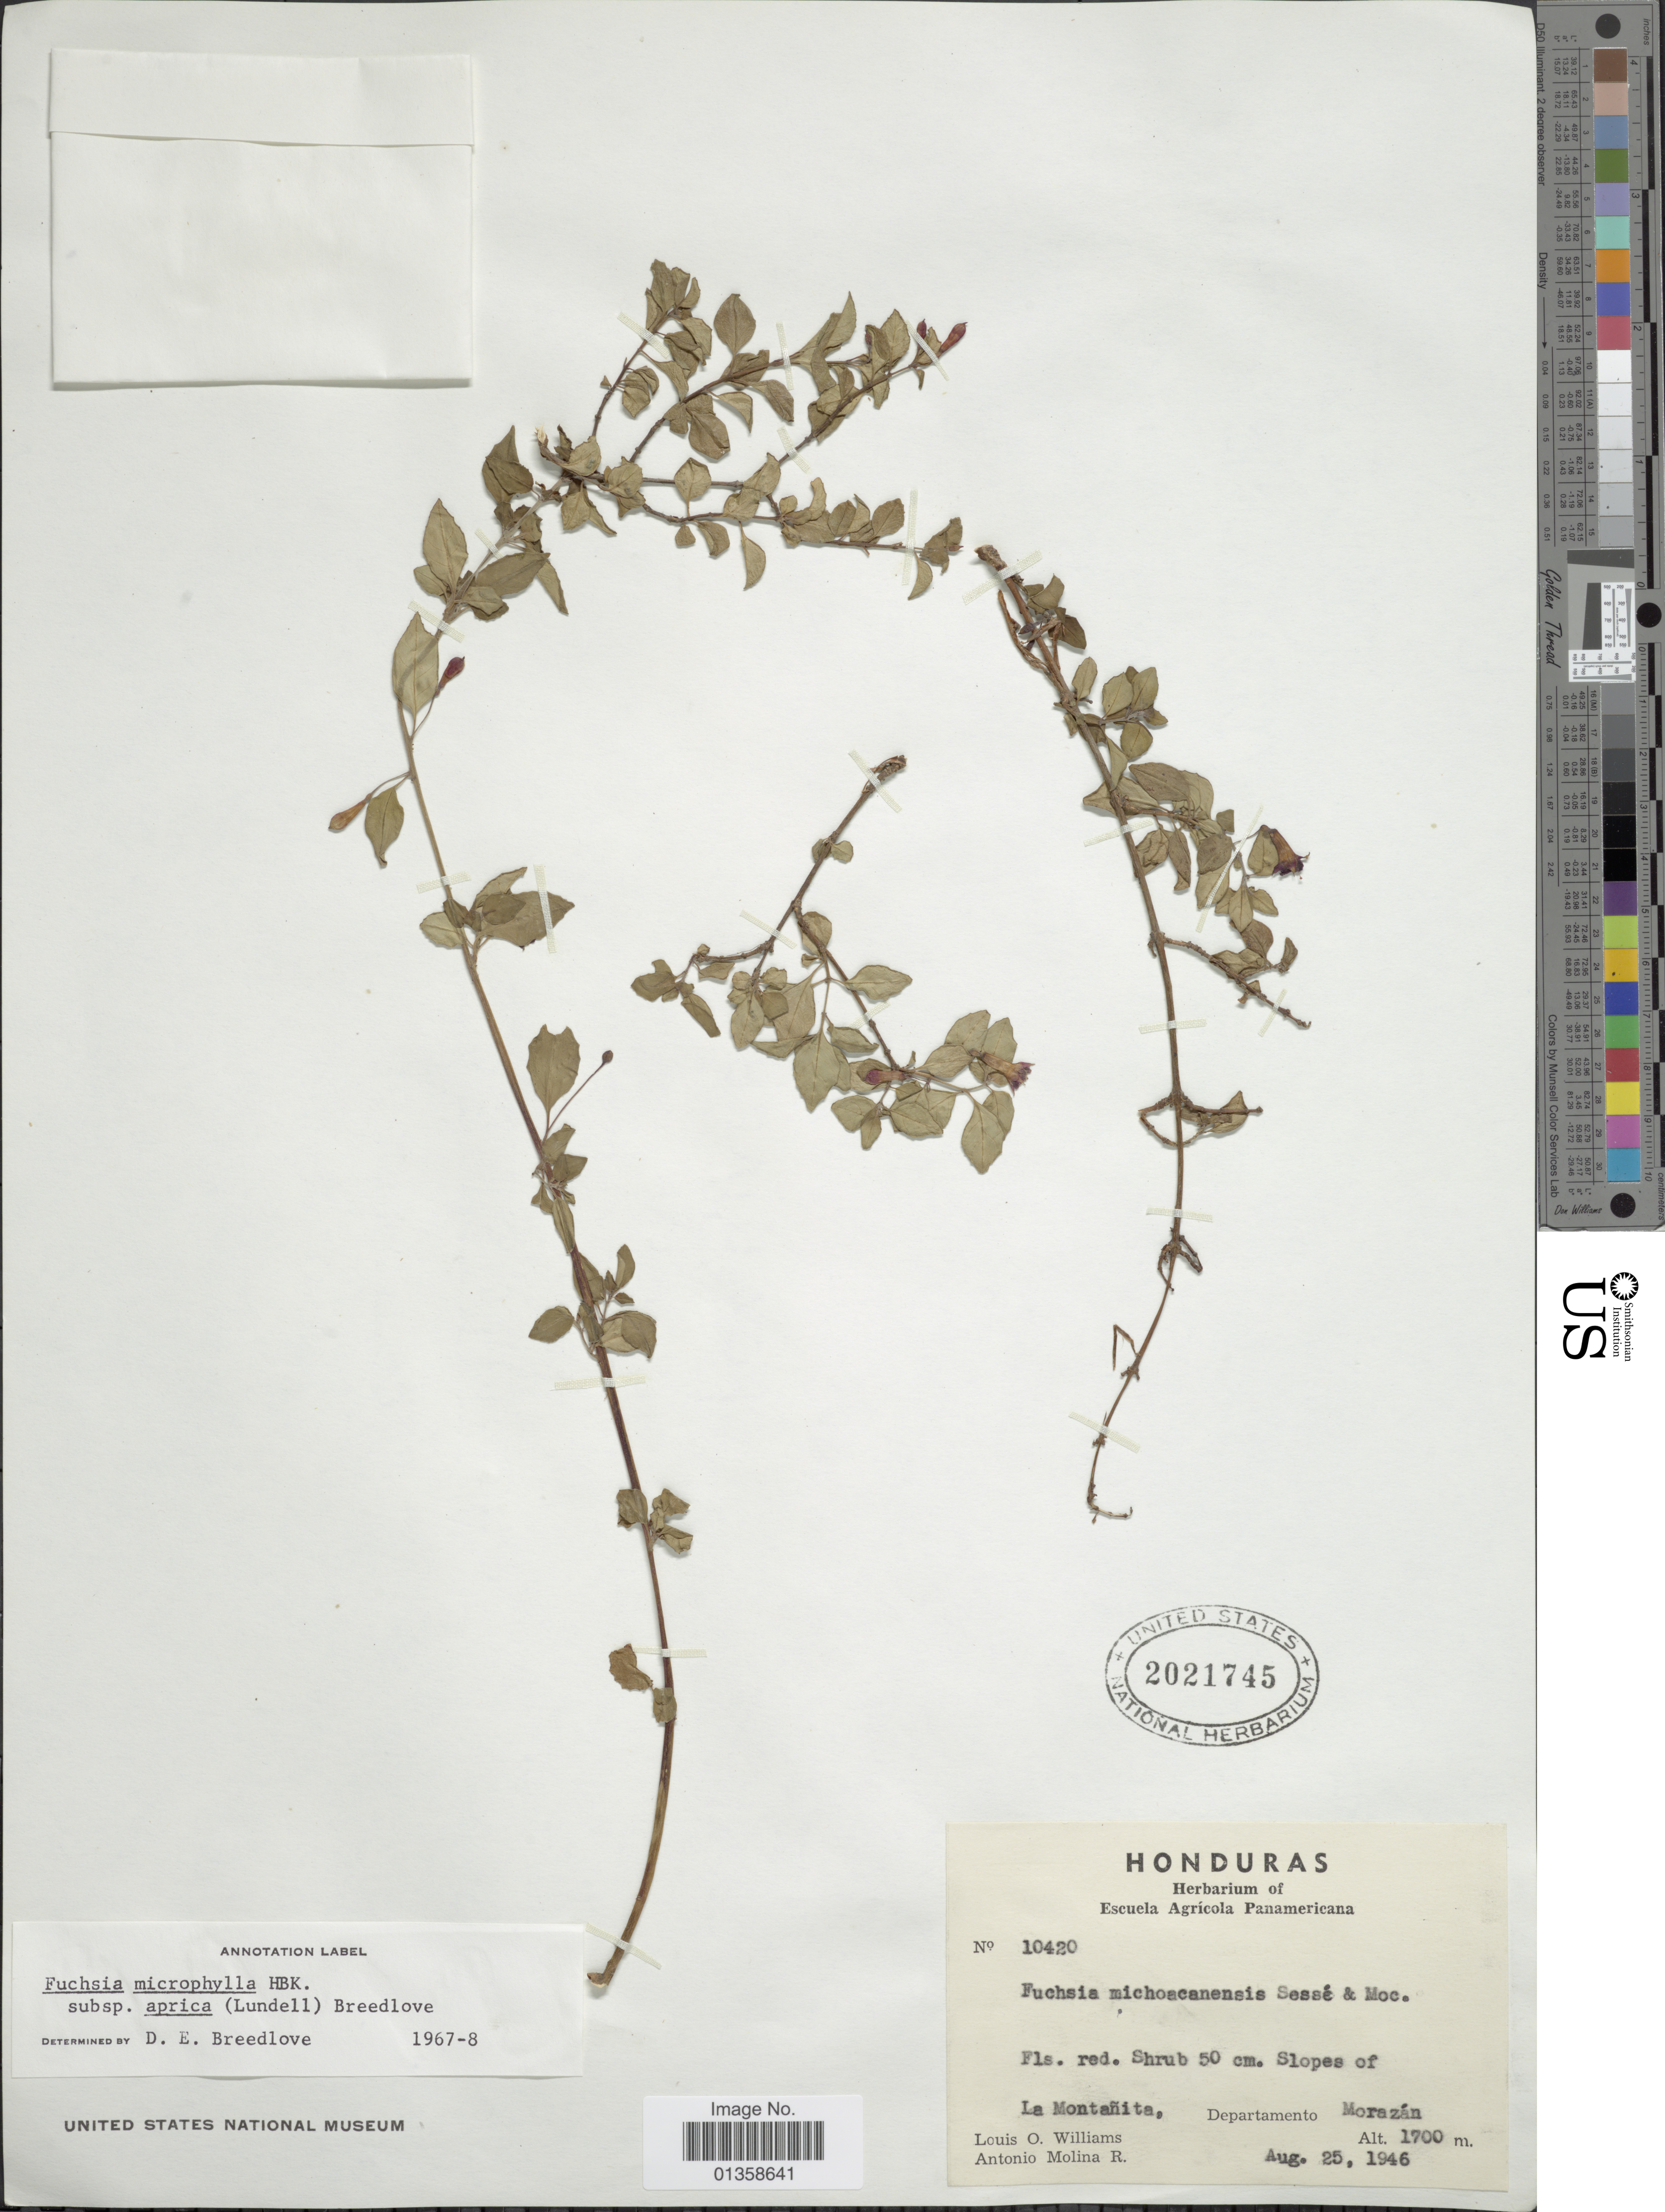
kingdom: Plantae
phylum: Tracheophyta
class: Magnoliopsida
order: Myrtales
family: Onagraceae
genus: Fuchsia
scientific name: Fuchsia microphylla subsp. aprica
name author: (Lundell) Breedlove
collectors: L. O. Williams & A. Molina R.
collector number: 10420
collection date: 1946-08-25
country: Honduras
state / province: Fco. Morazán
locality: La Montañita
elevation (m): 1700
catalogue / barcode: US 2021745